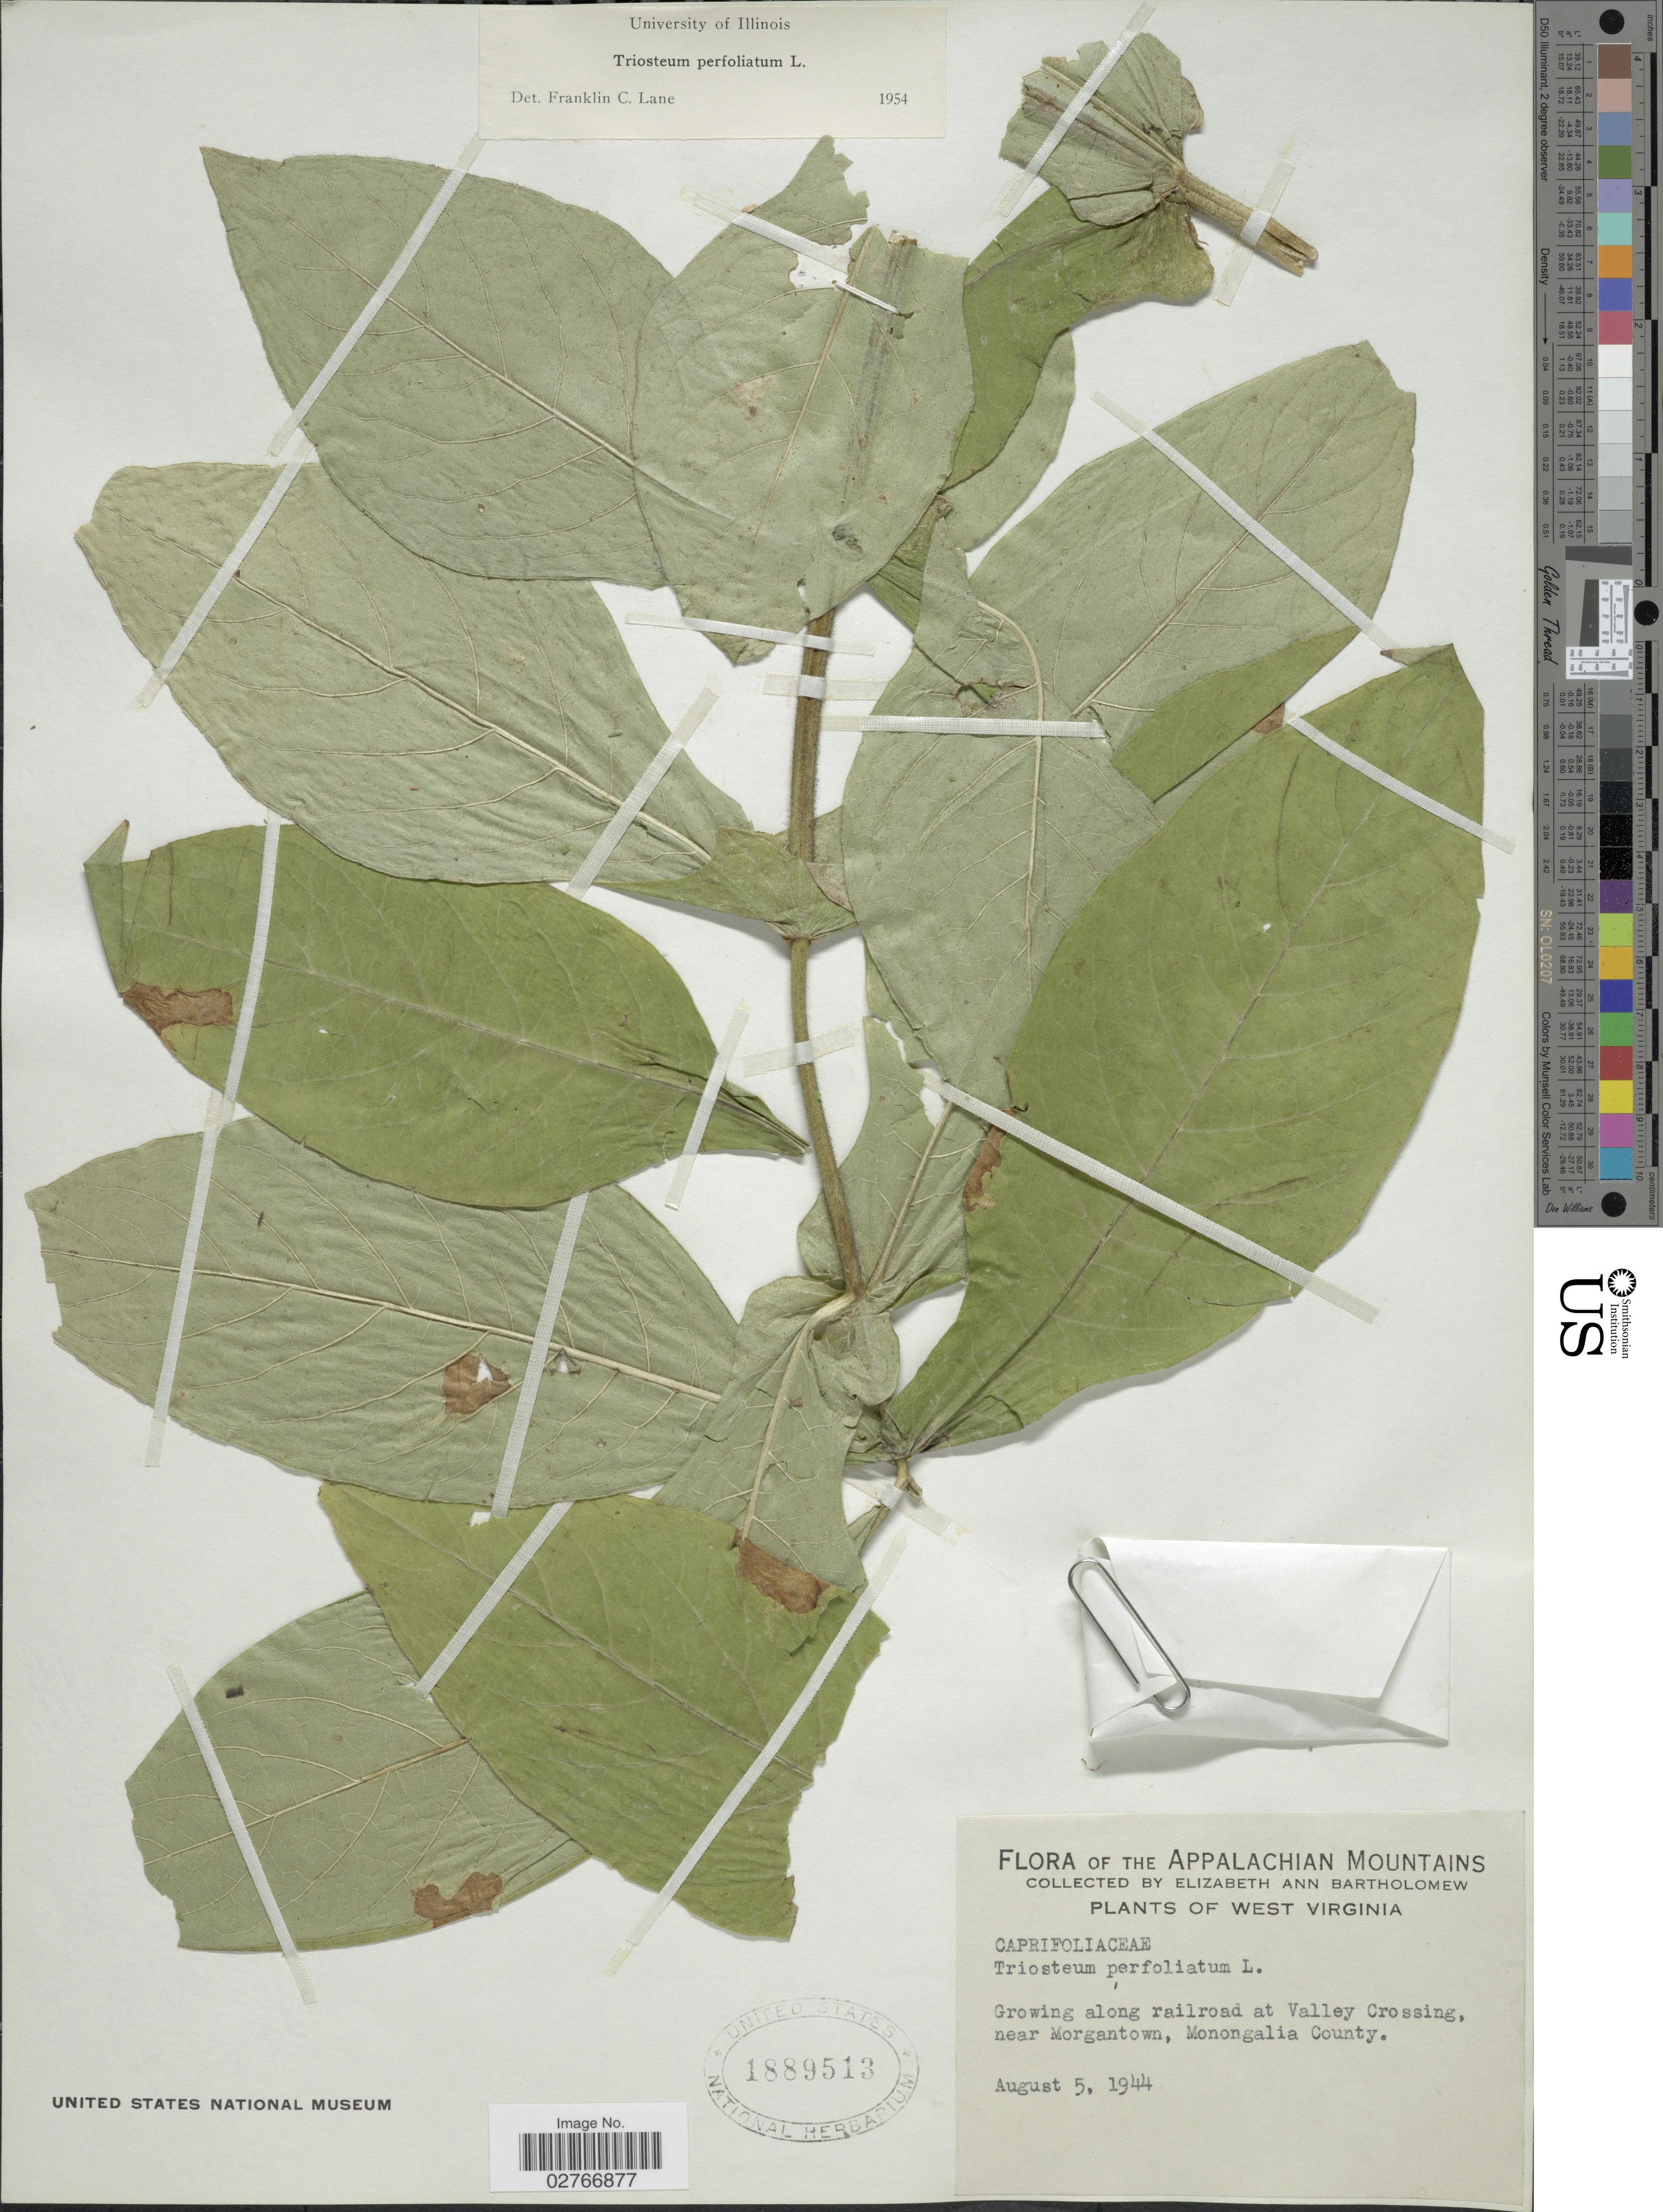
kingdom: Plantae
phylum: Tracheophyta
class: Magnoliopsida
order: Dipsacales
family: Caprifoliaceae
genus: Triosteum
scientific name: Triosteum perfoliatum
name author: L.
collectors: E. Bartholomew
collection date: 1944-08-05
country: United States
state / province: West Virginia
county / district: Monongalia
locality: Appalachian Mountains. Growing along railroad at Valley Crossing, near Morgantown, Monongalia County.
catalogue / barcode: US 1889513